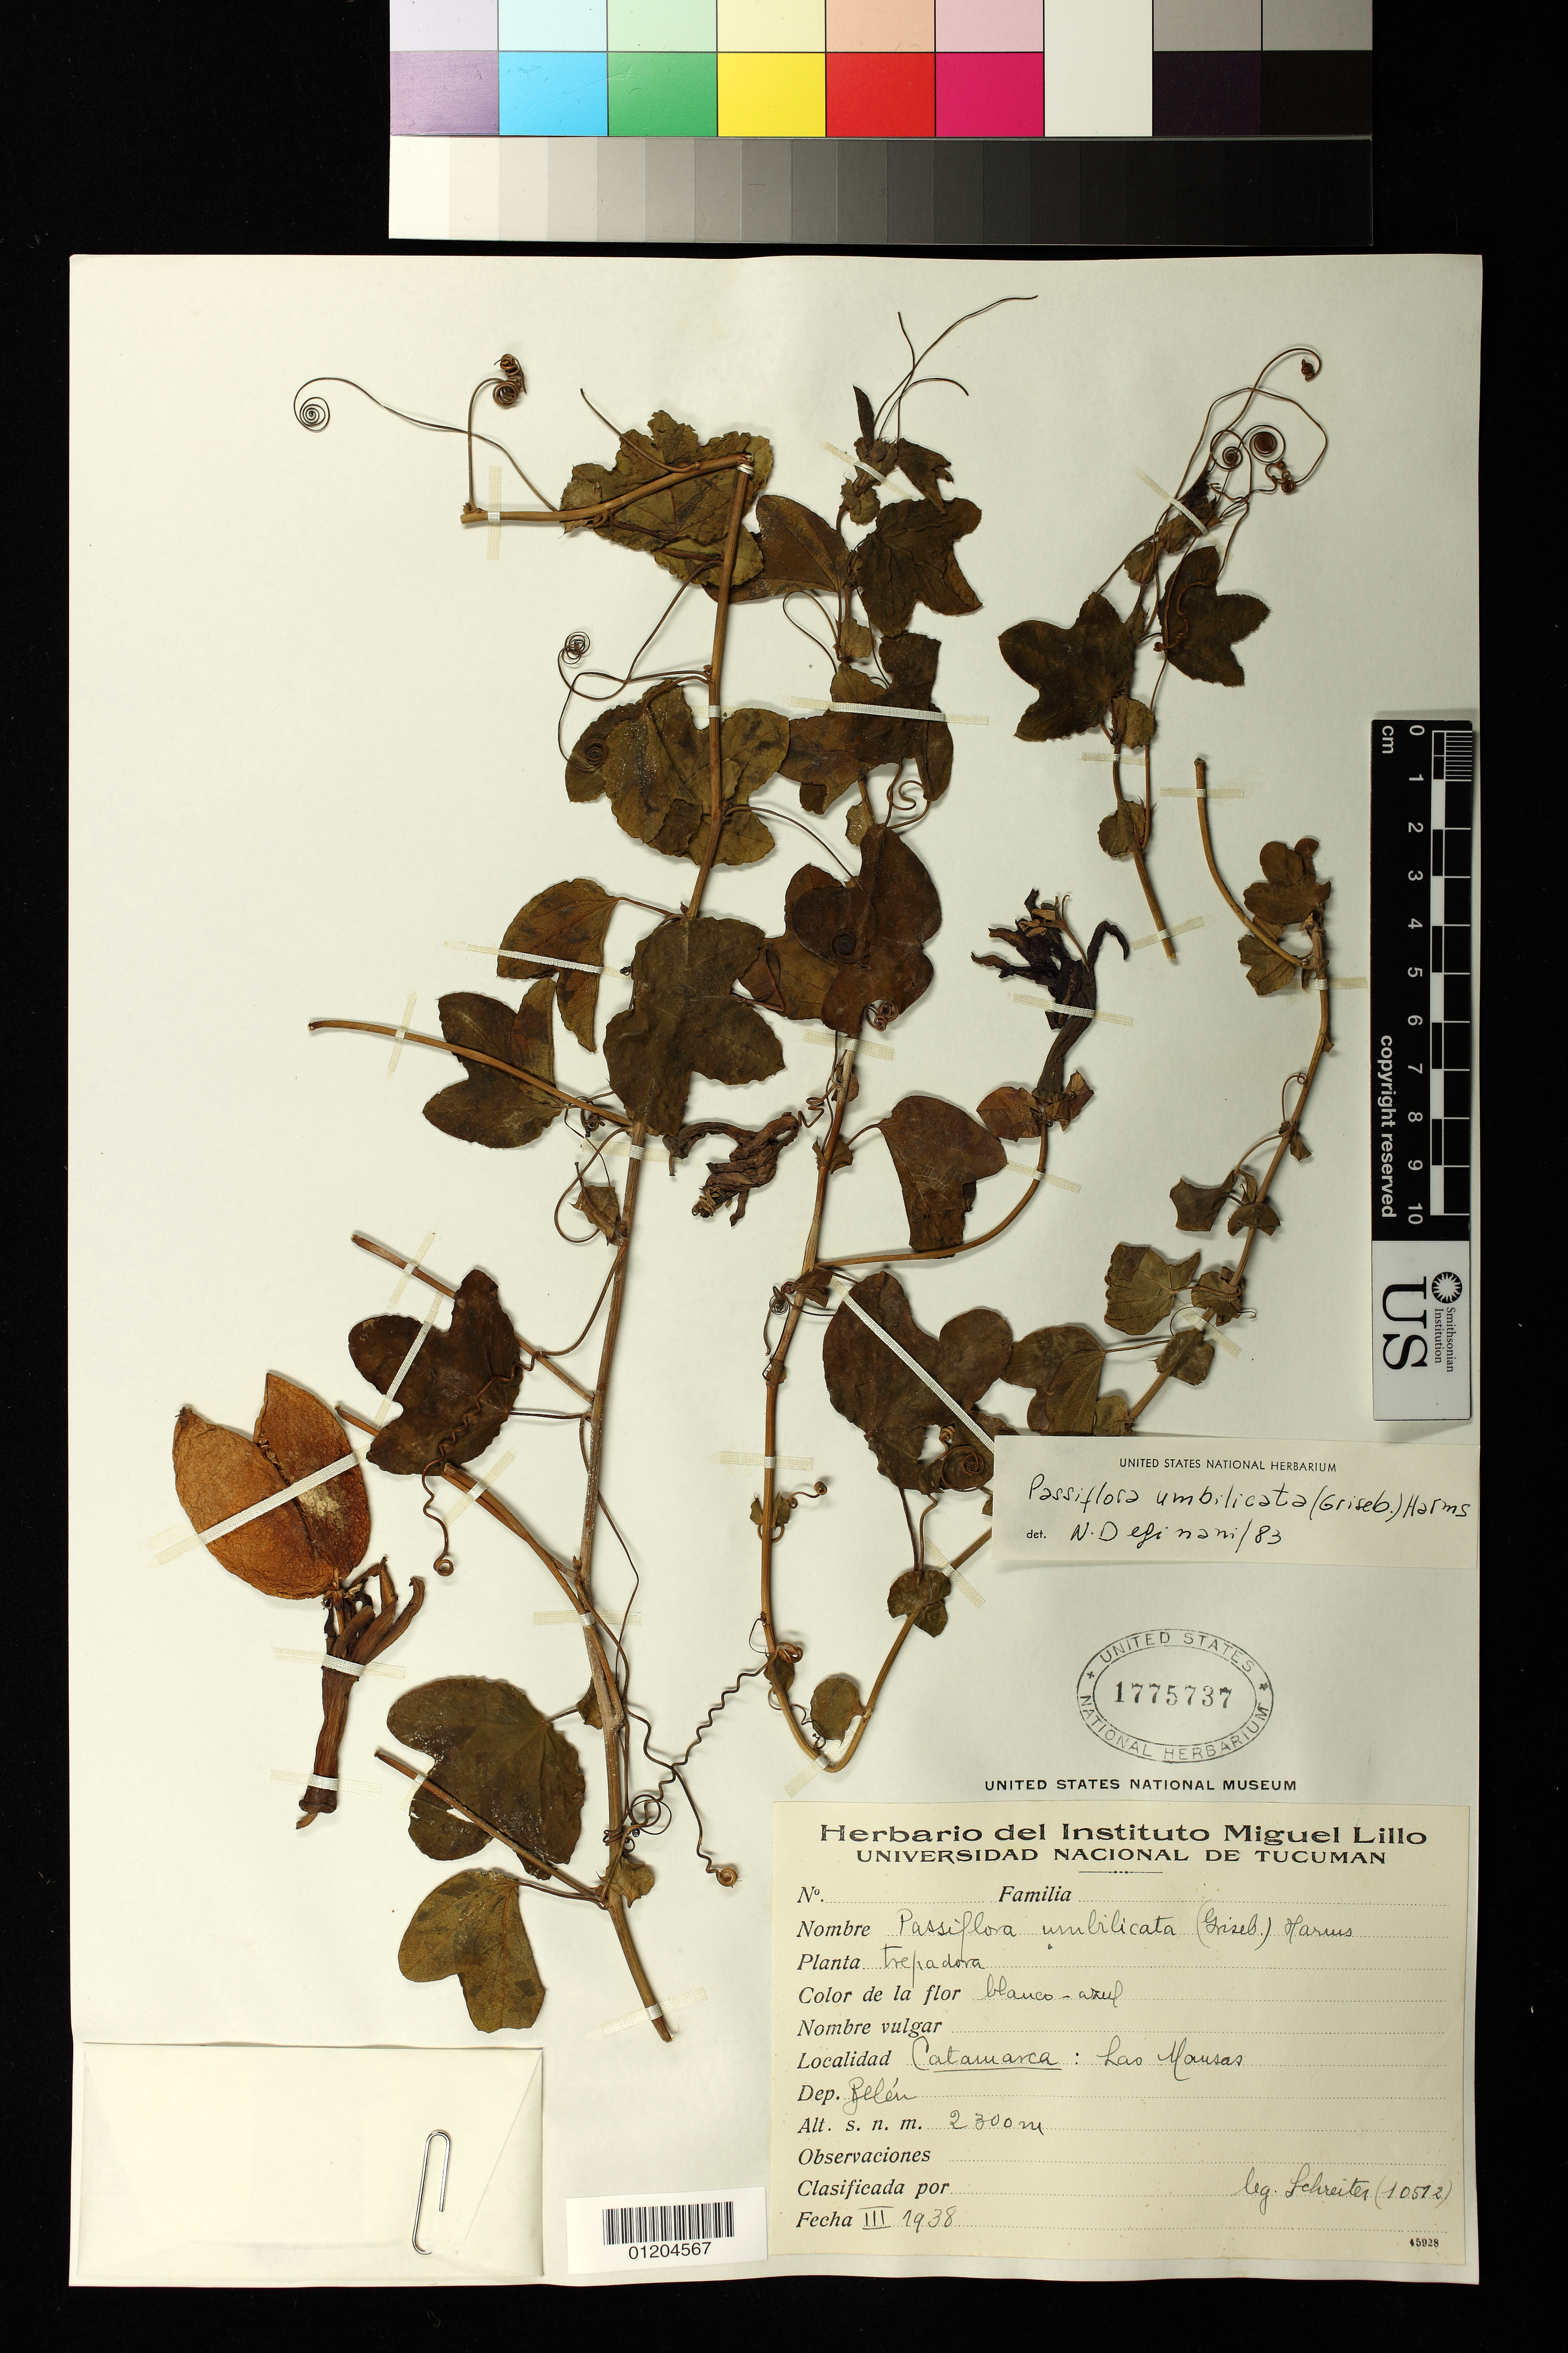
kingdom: Plantae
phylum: Tracheophyta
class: Magnoliopsida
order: Malpighiales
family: Passifloraceae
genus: Passiflora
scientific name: Passiflora umbilicata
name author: (Griseb.) Harms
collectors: -. Schreiter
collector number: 10512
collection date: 1938-03-01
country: Argentina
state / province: Catamarca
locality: Belen.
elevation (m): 2300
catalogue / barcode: US 1775737